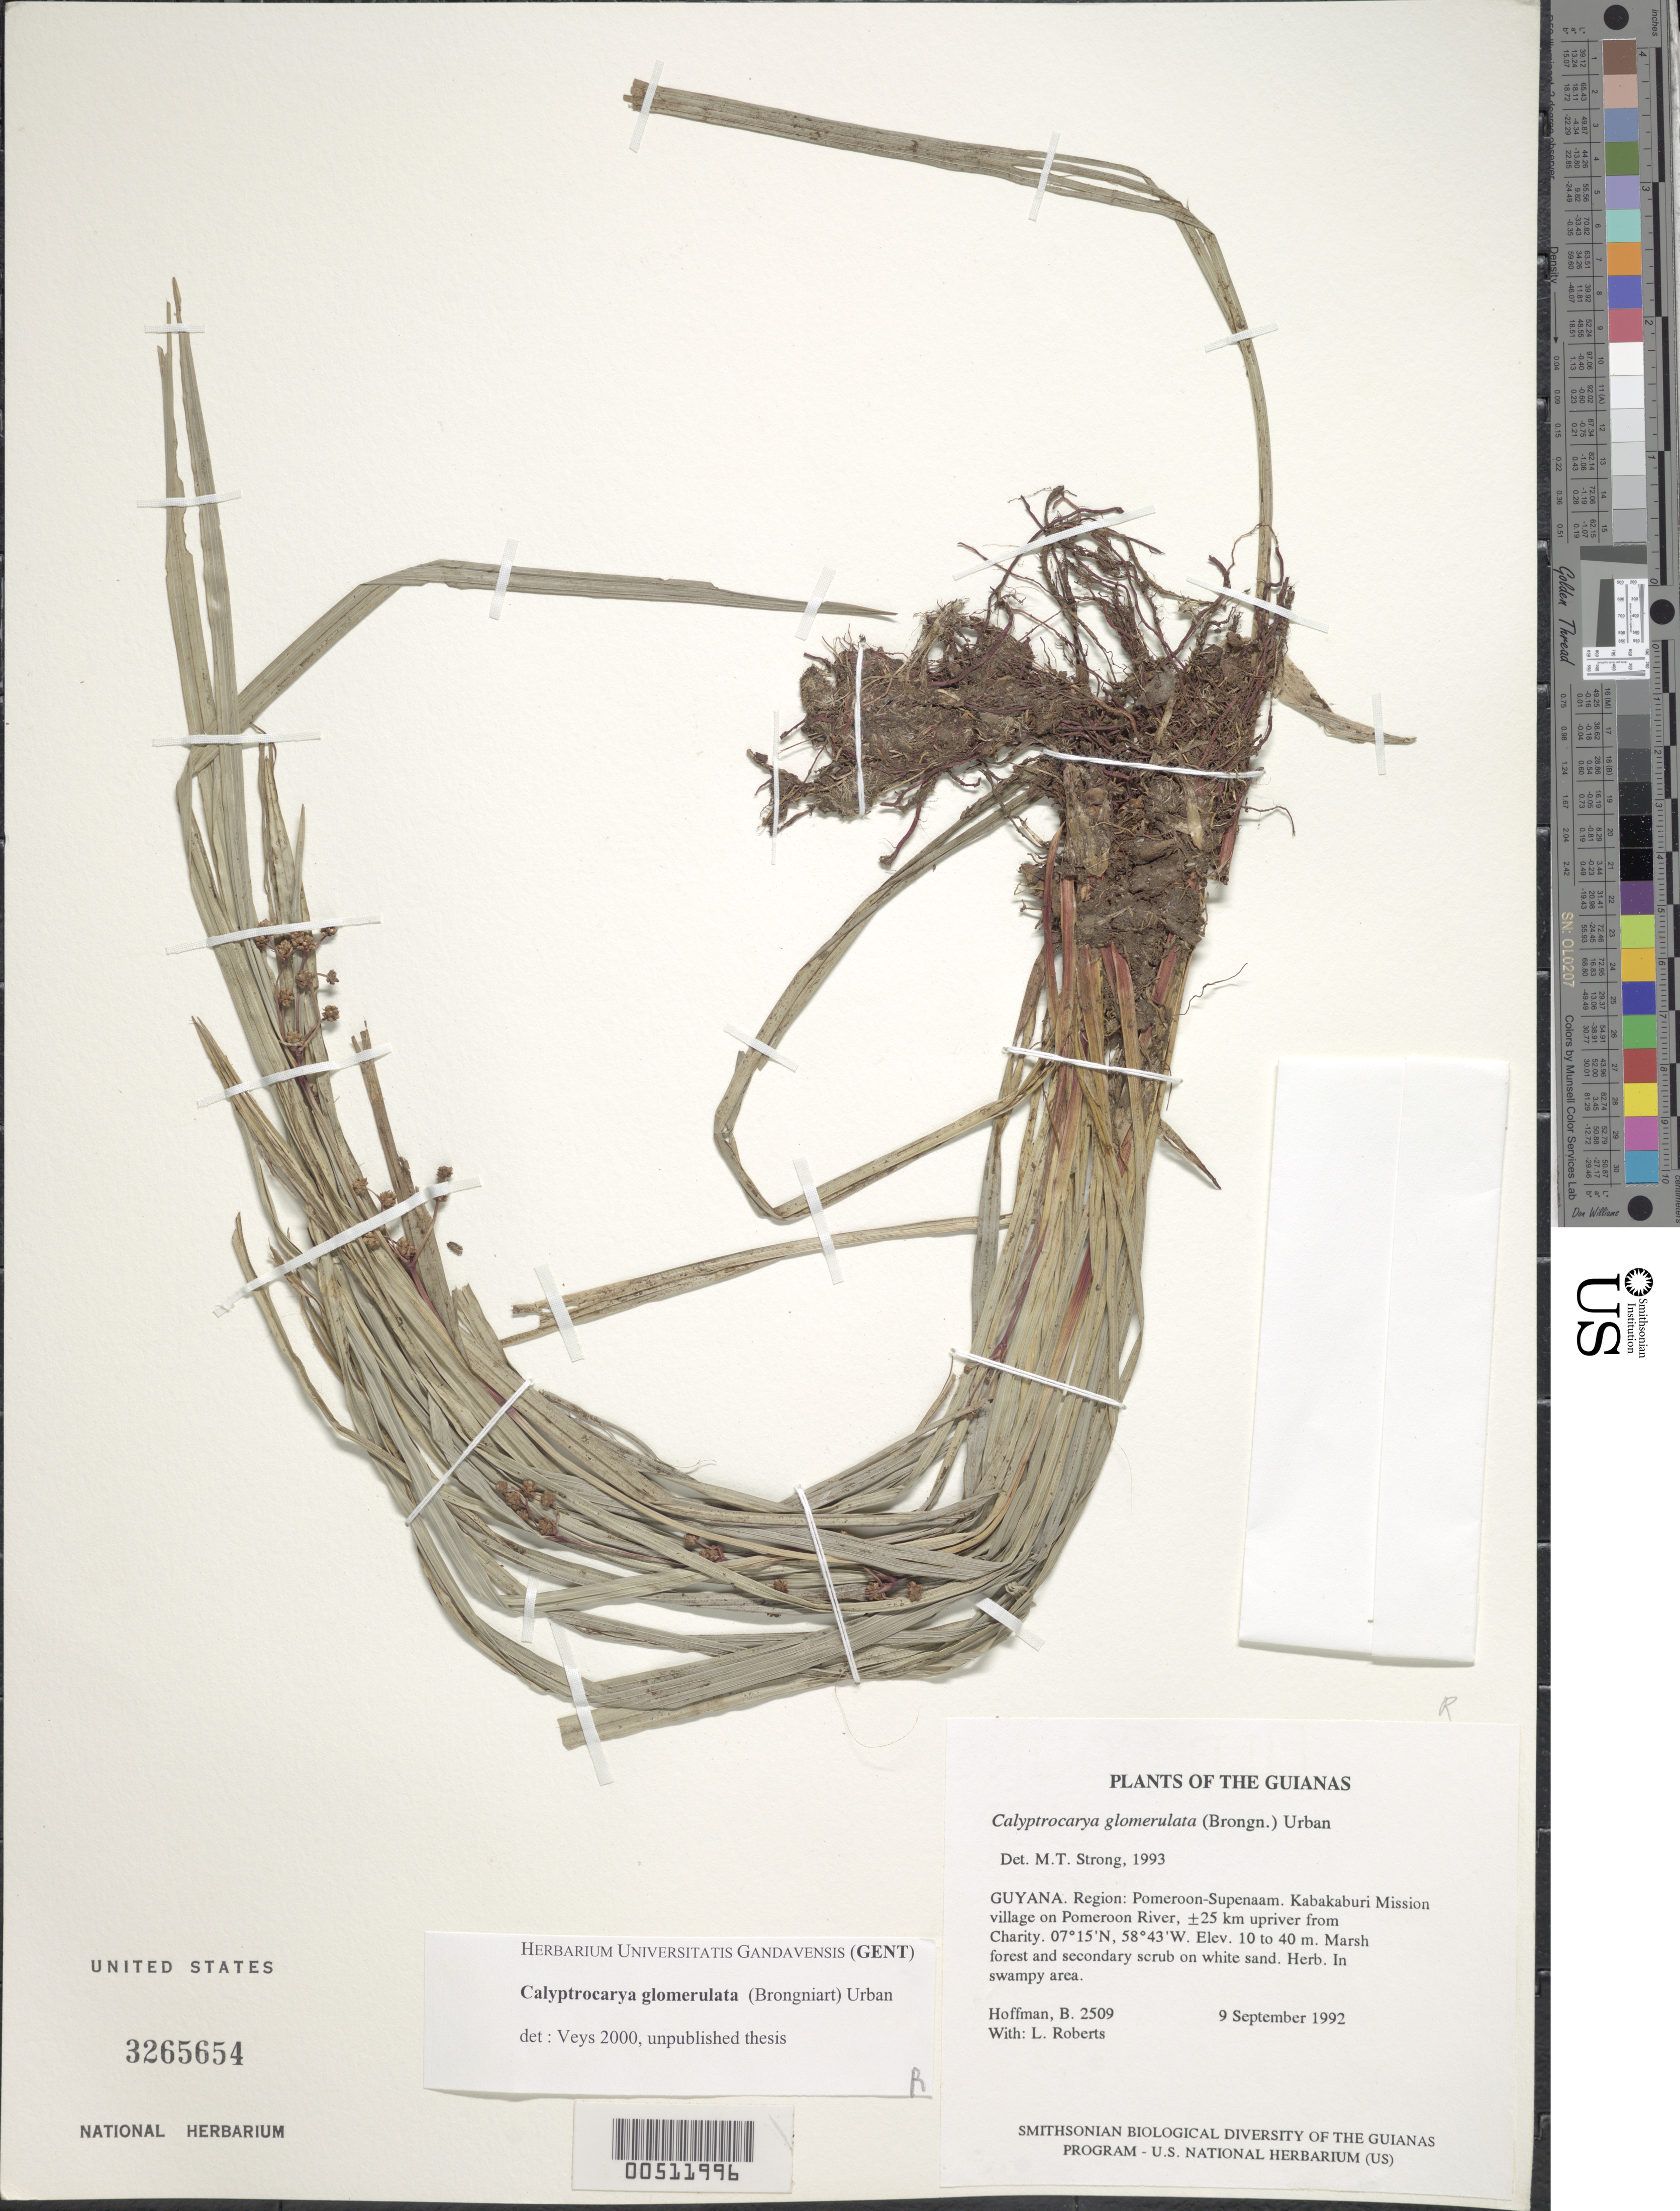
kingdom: Plantae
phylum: Tracheophyta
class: Liliopsida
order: Poales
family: Cyperaceae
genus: Calyptrocarya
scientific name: Calyptrocarya glomerulata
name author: (Brongn.) Urb.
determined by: Strong, M. T., (US), Smithsonian Institution - National Museum of Natural History (UNITED STATES)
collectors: B. Hoffman & L. Roberts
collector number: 2509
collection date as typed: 9 September 1992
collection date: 1992-09-09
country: Guyana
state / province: Pomeroon-Supenaam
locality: Kabakaburi Mission village, on Pomeroon River, ±25 km upriver from Charity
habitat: Marsh forest and secondary scrub on white sand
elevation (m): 10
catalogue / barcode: US 3265654